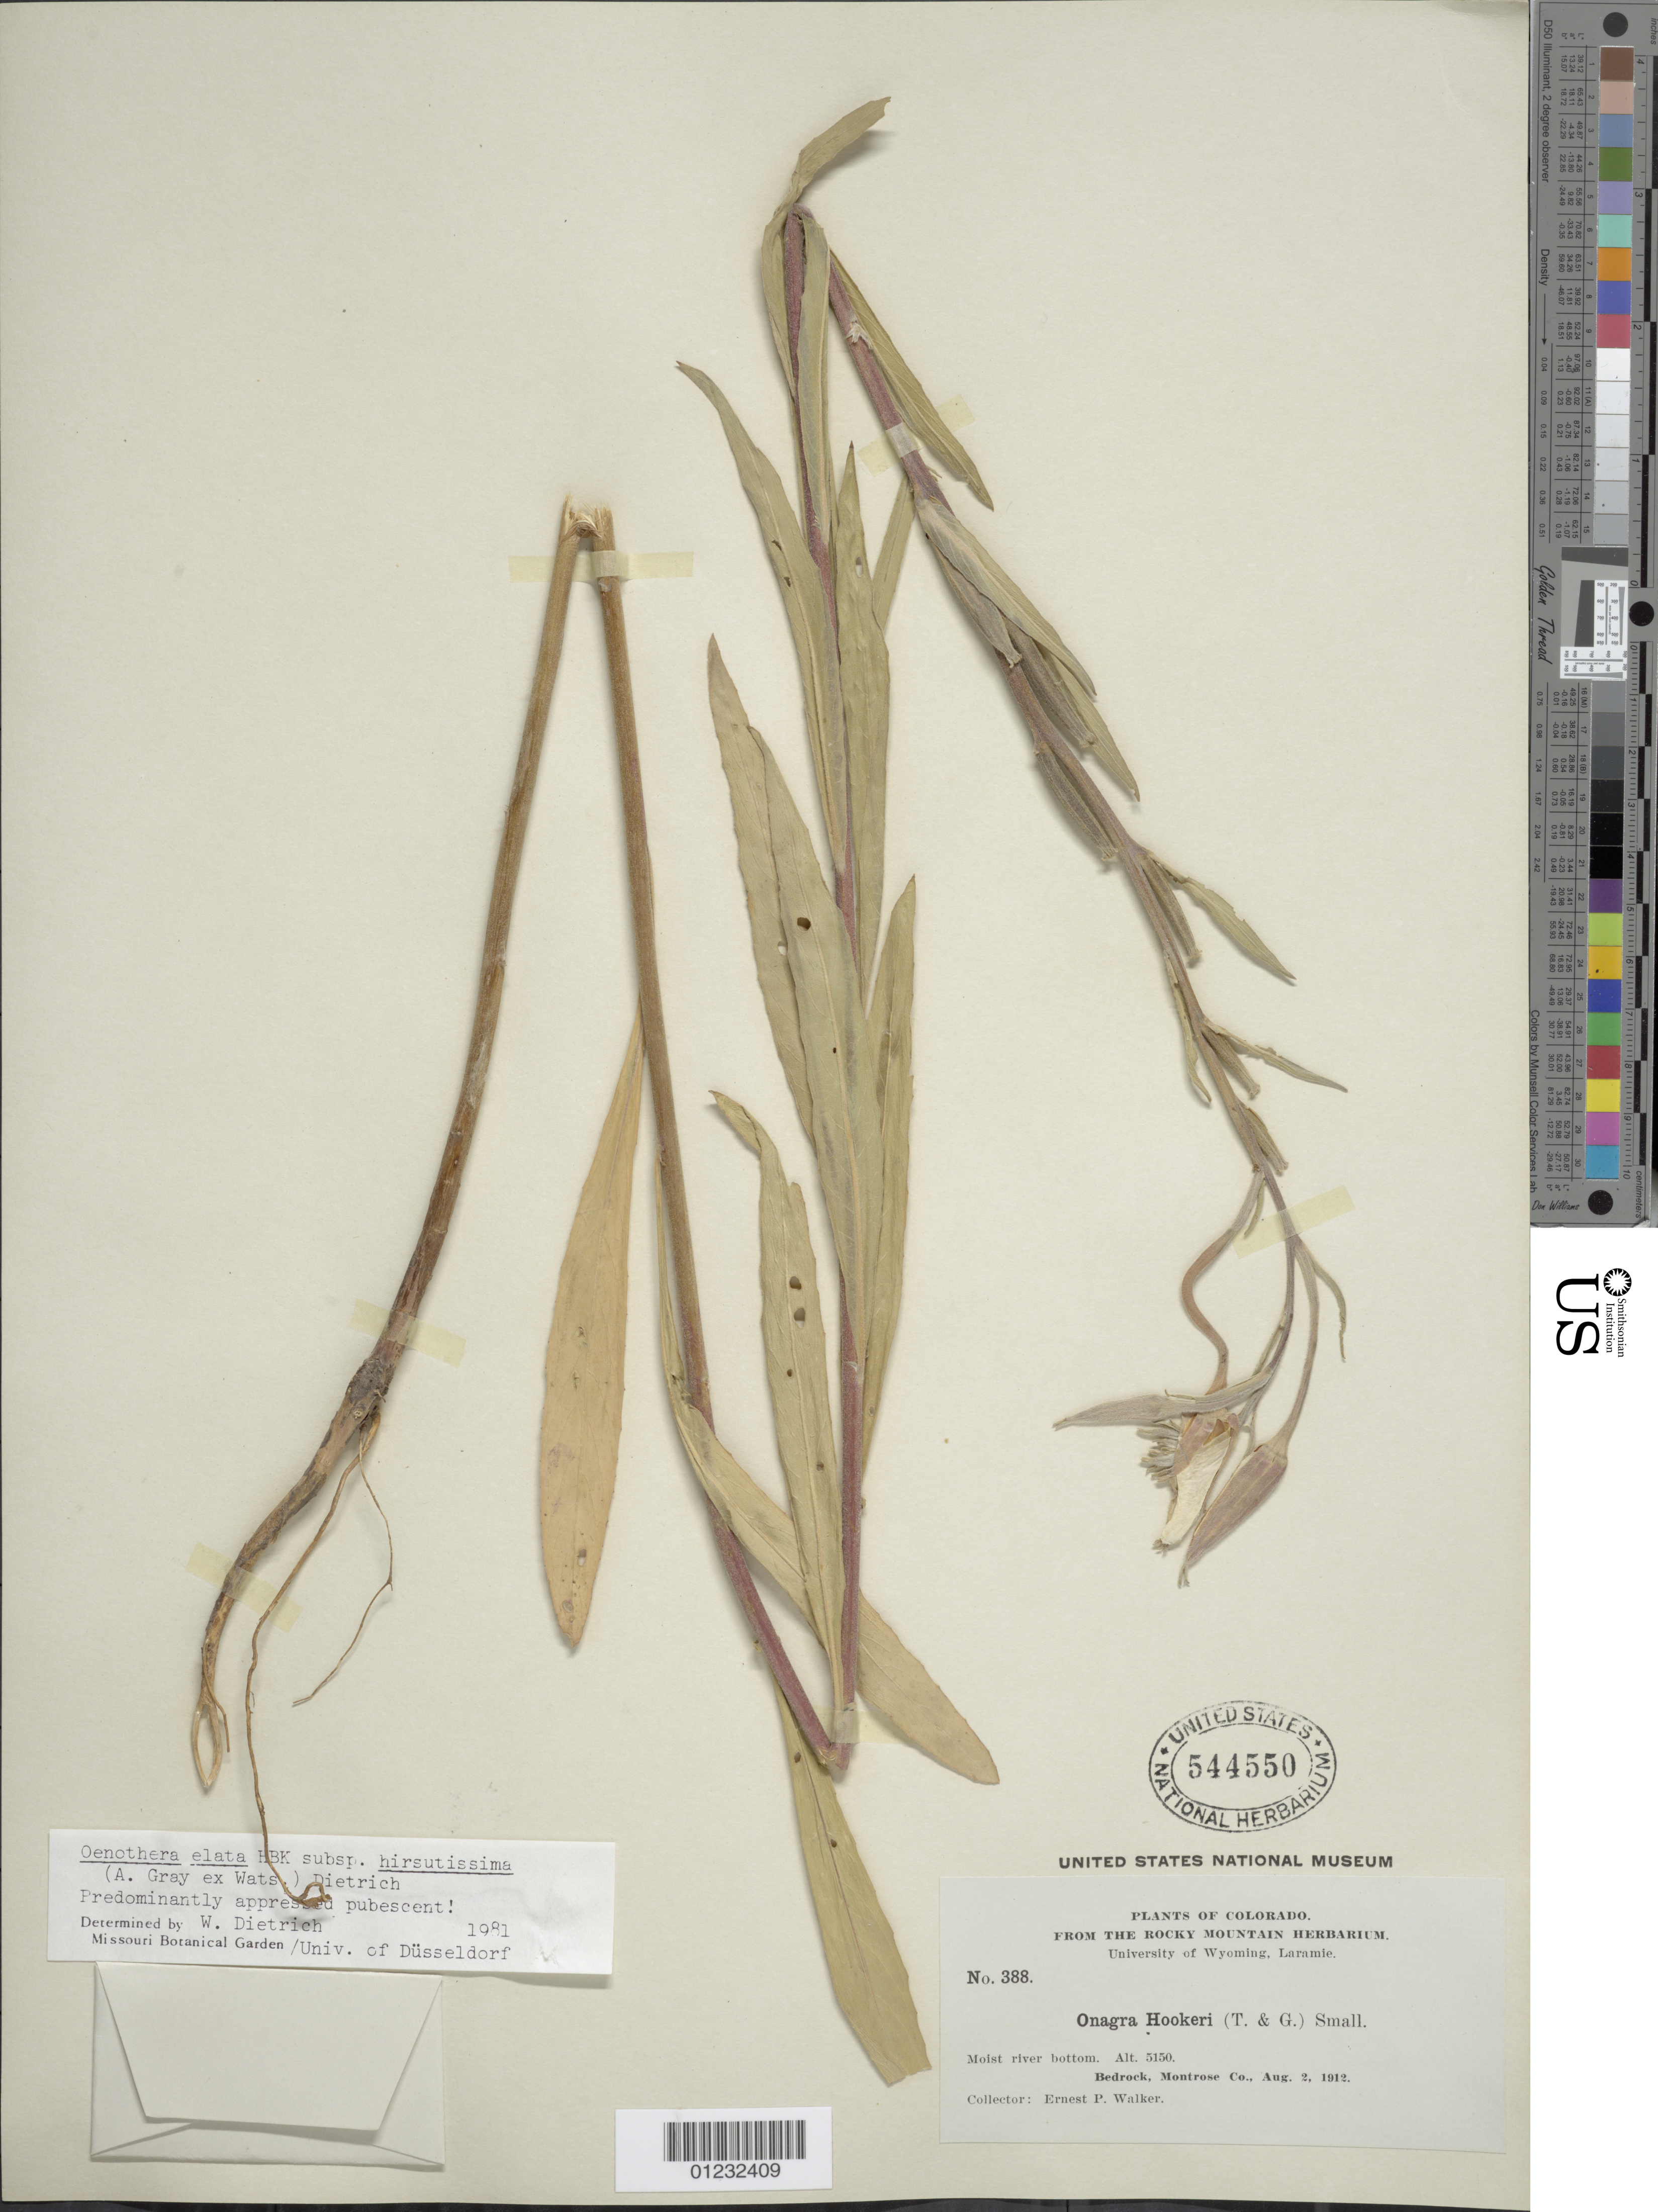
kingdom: Plantae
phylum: Tracheophyta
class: Magnoliopsida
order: Myrtales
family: Onagraceae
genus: Oenothera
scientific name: Oenothera elata subsp. hirsutissima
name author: (A. Gray ex S. Watson) W. Dietr.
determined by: Dietrich, W.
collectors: E. Walker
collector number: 388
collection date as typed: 02 Aug 1912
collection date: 1912-08-02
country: United States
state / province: Colorado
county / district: Montrose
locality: Bedrock.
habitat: Moist river bottom.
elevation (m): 1570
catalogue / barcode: US 544550